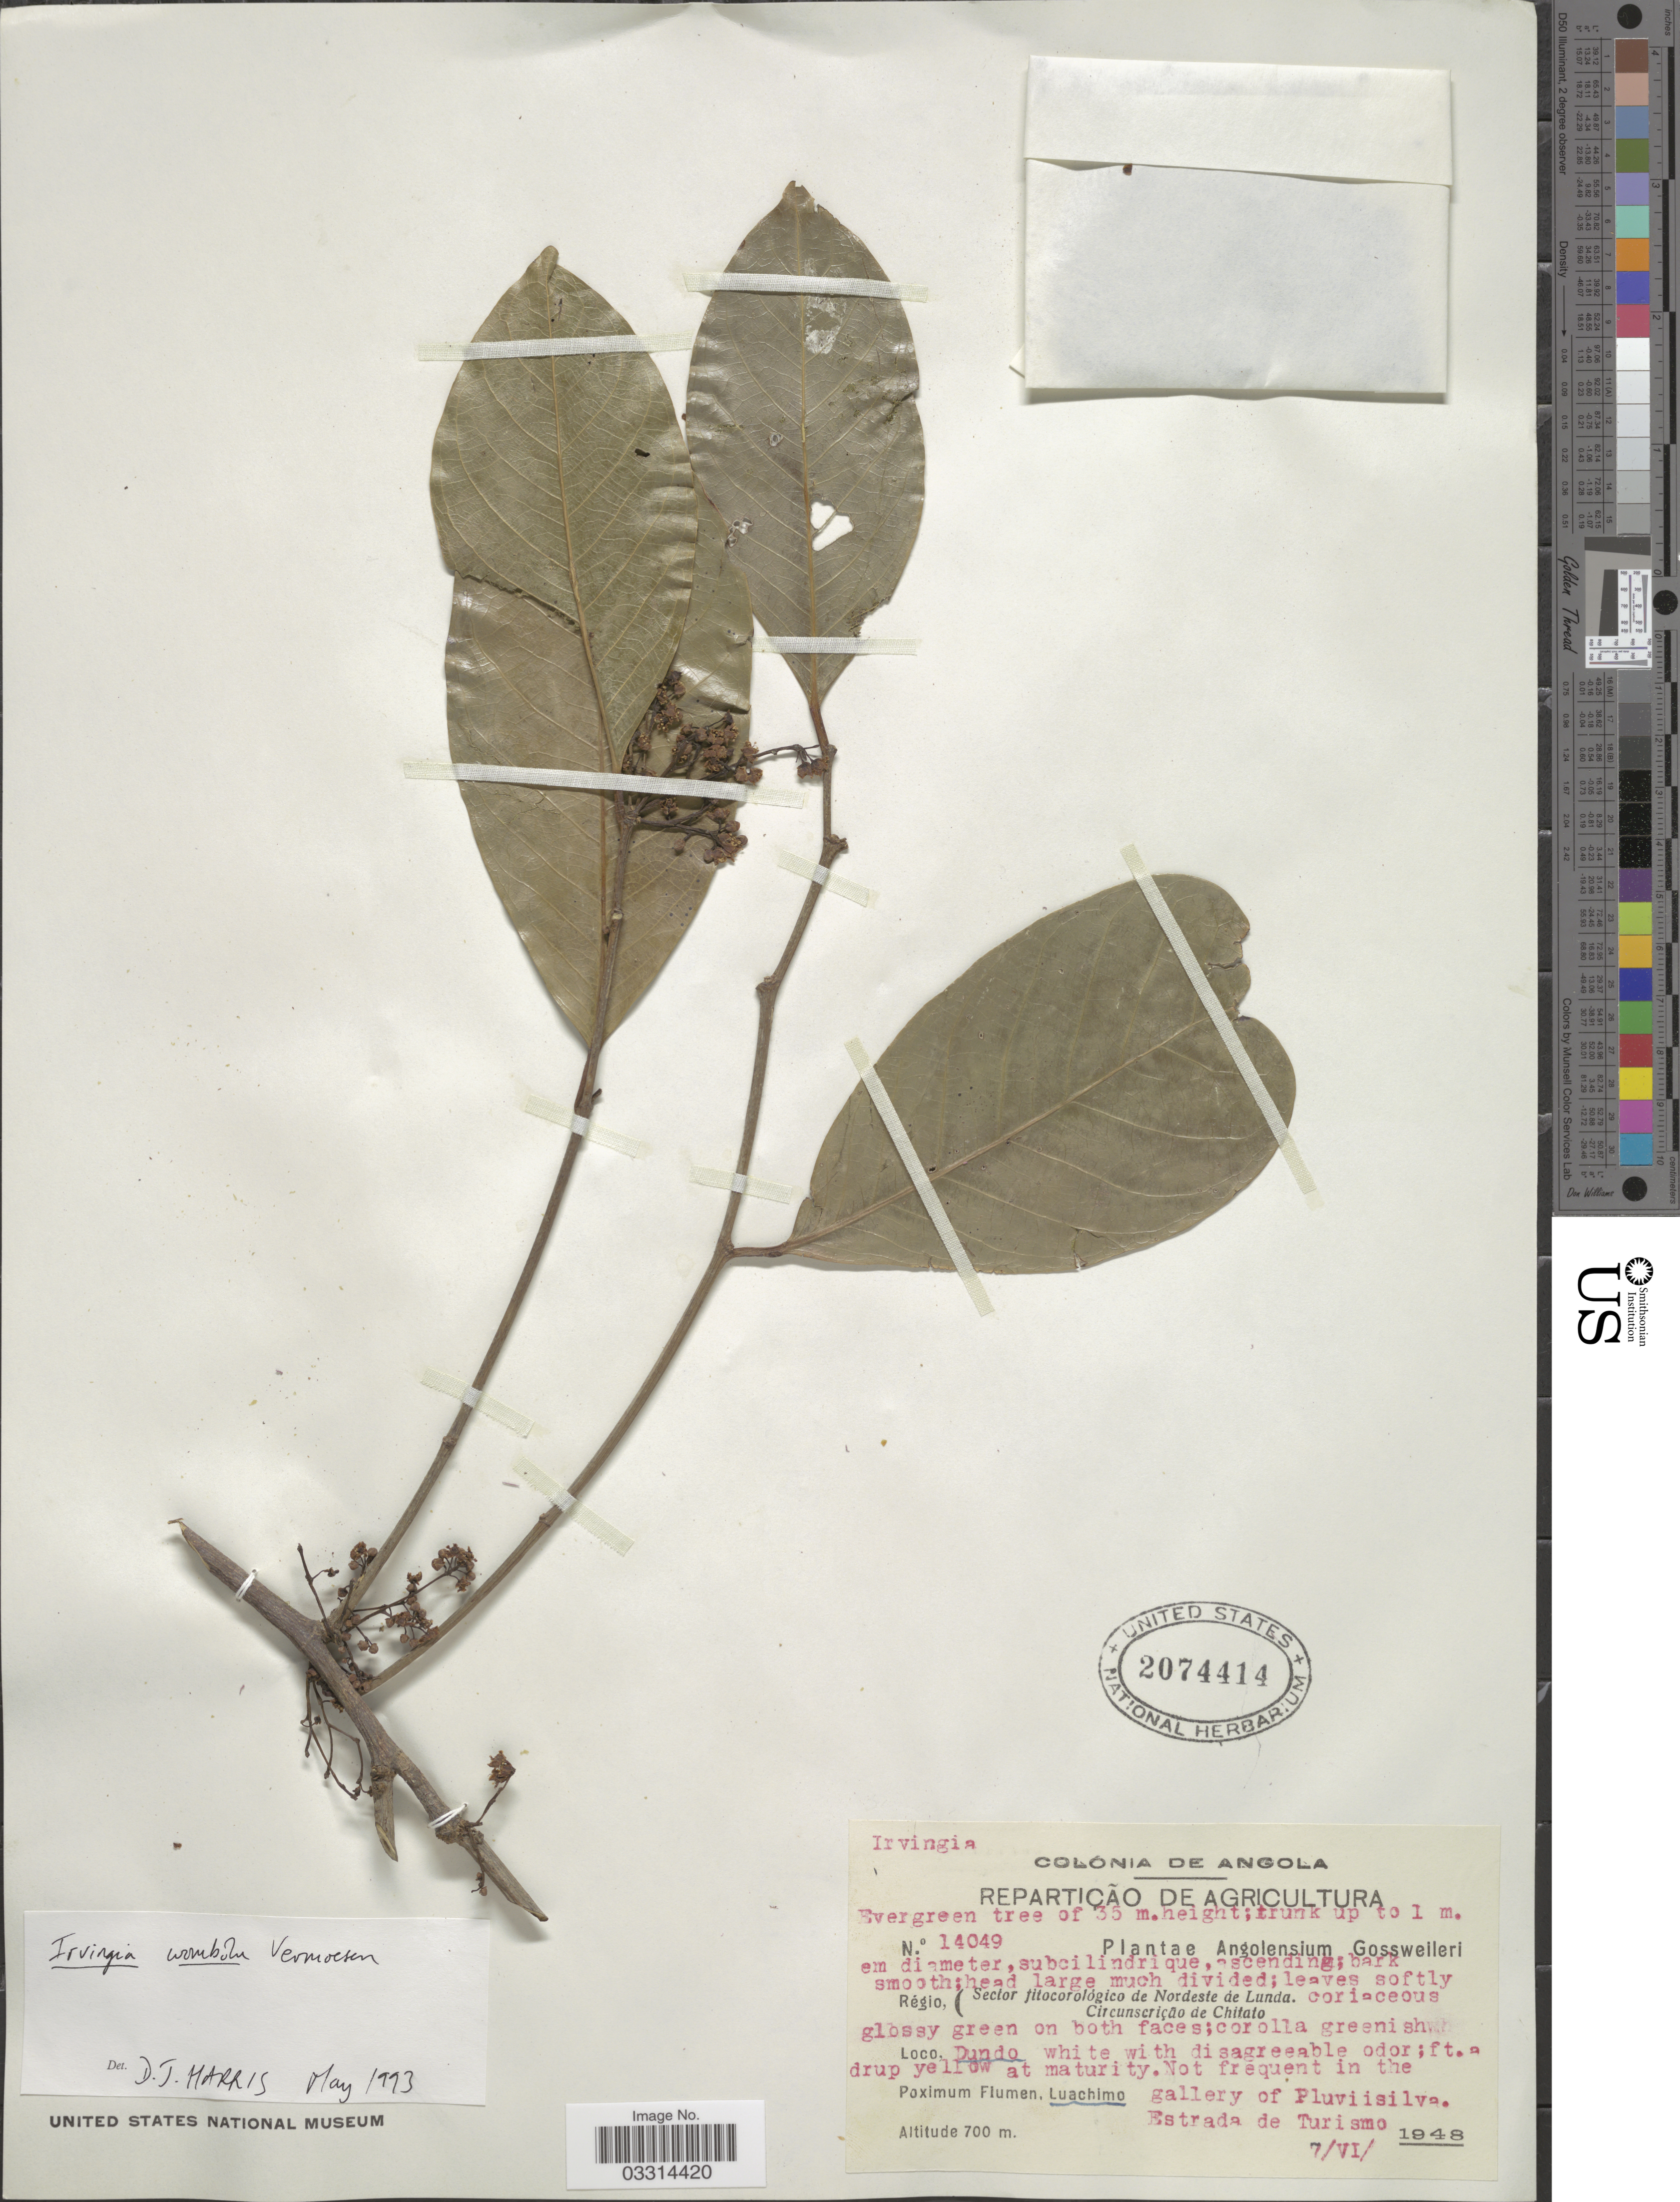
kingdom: Plantae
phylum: Tracheophyta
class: Magnoliopsida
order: Malpighiales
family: Irvingiaceae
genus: Irvingia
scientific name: Irvingia wombolu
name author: Vermoesen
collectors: -. Gossweiler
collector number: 14049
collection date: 1948-06-07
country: Angola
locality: Régio, (Sector fitocorológico de Nordeste de Lunda. Circunscrição de Chitato. Dundo [unsure placement]. Proximum Flumen, Luachimo. Estrada de Turismo.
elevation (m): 700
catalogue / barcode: US 2074414